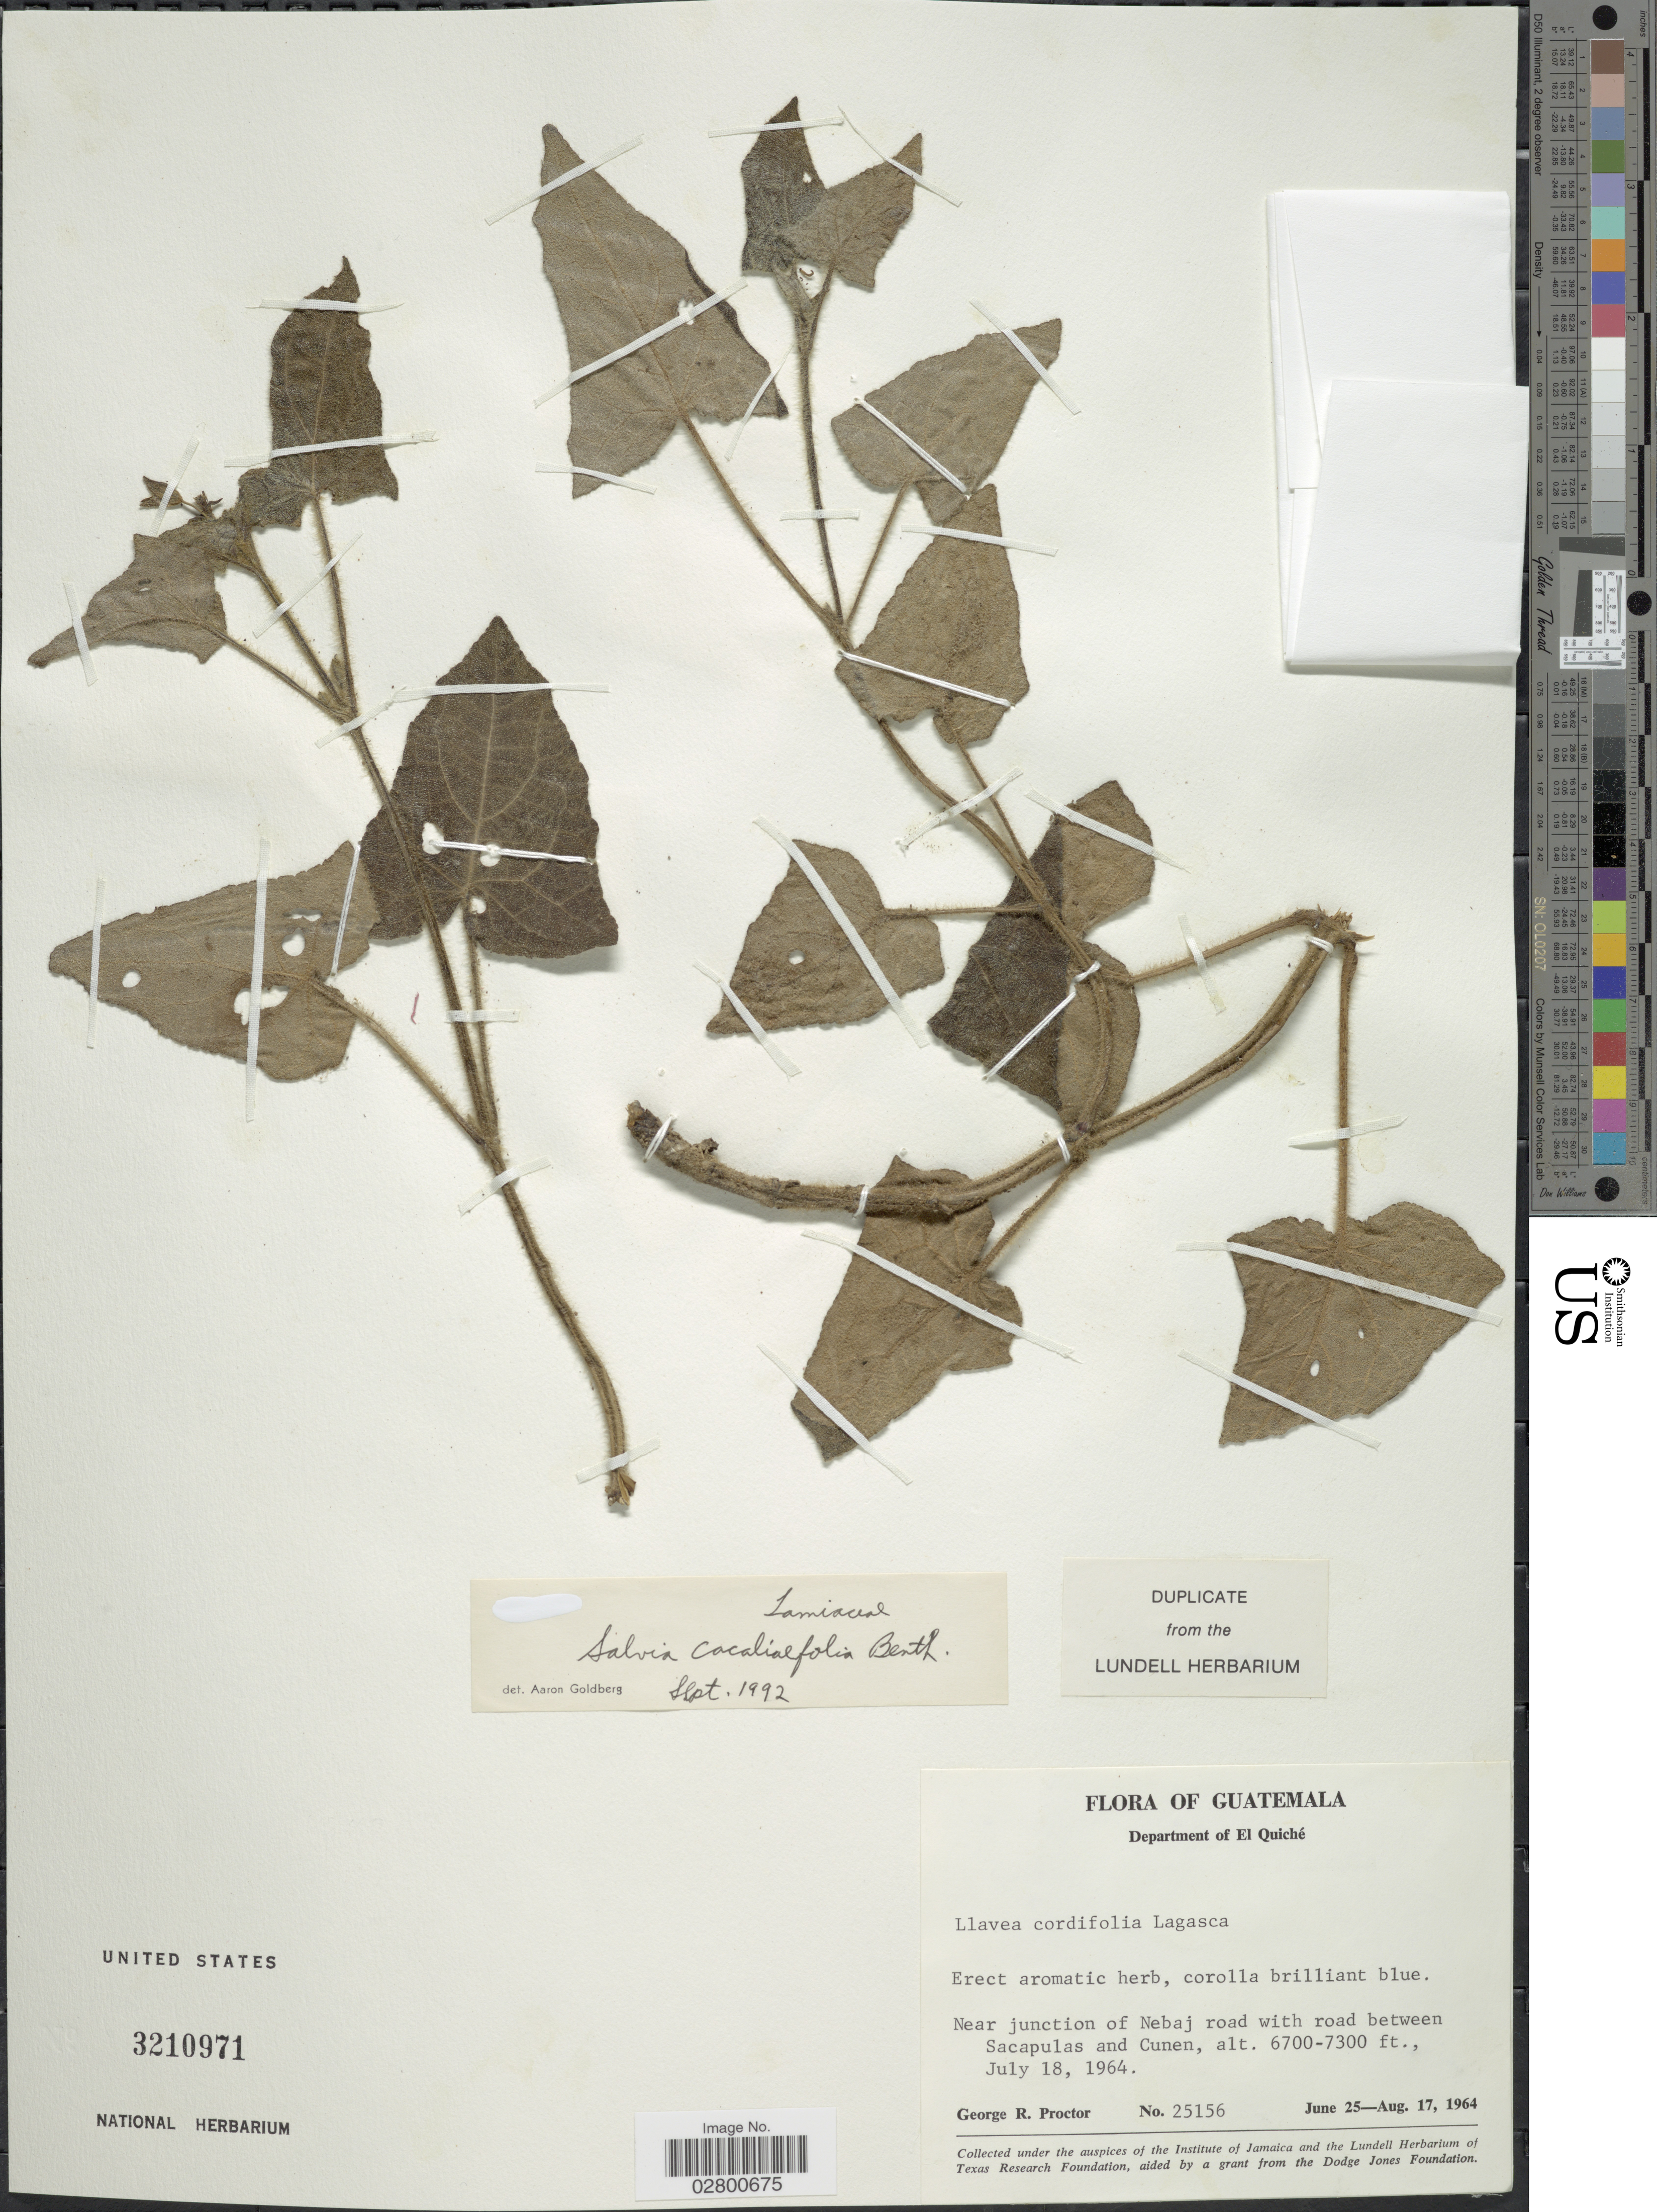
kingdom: Plantae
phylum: Tracheophyta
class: Magnoliopsida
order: Lamiales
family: Lamiaceae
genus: Salvia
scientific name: Salvia cacaliifolia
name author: Benth.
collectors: G. Proctor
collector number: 25156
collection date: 1964-06-25/1964-08-17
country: Guatemala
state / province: El Quiché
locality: Department of El Quiché, near junction of Nebaj road with road between Sacapulas and Cunen.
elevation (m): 2042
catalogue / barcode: US 3210971